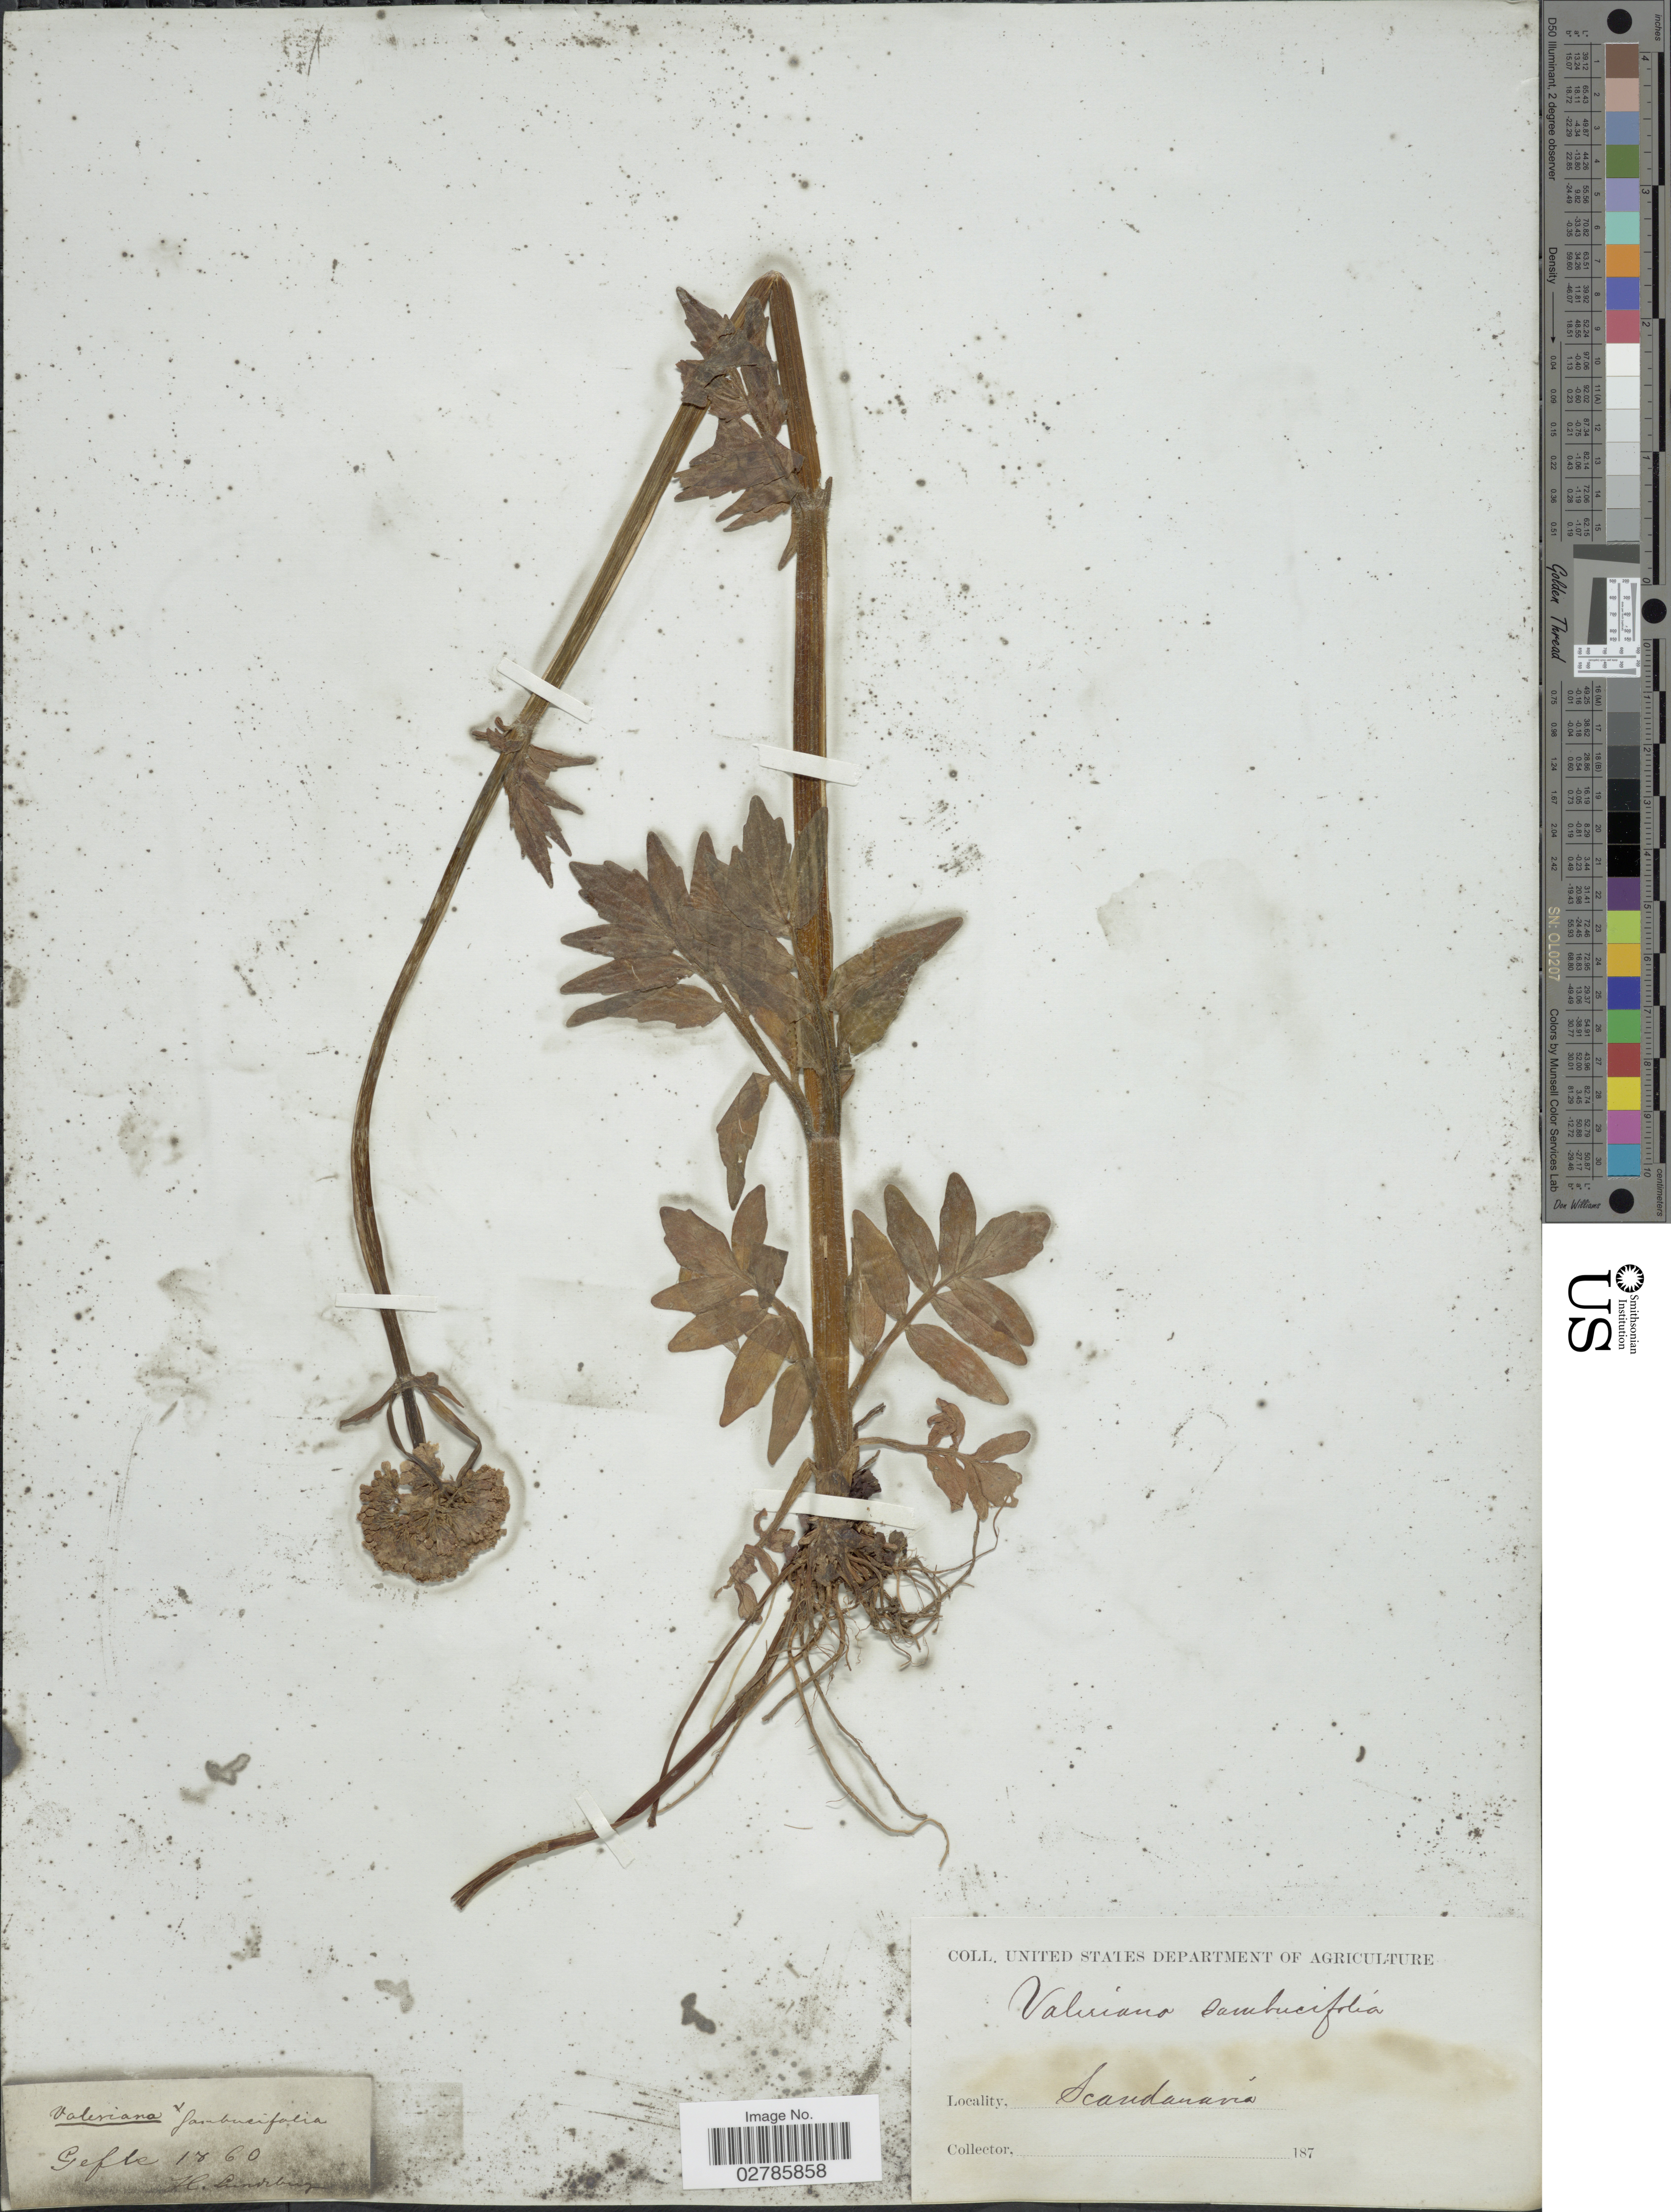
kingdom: Plantae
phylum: Tracheophyta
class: Magnoliopsida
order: Dipsacales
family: Caprifoliaceae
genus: Valeriana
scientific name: Valeriana sambucifolia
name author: J.C. Mikan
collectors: H. Lindberg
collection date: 1860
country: Sweden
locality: Scandinavia. Gefle.